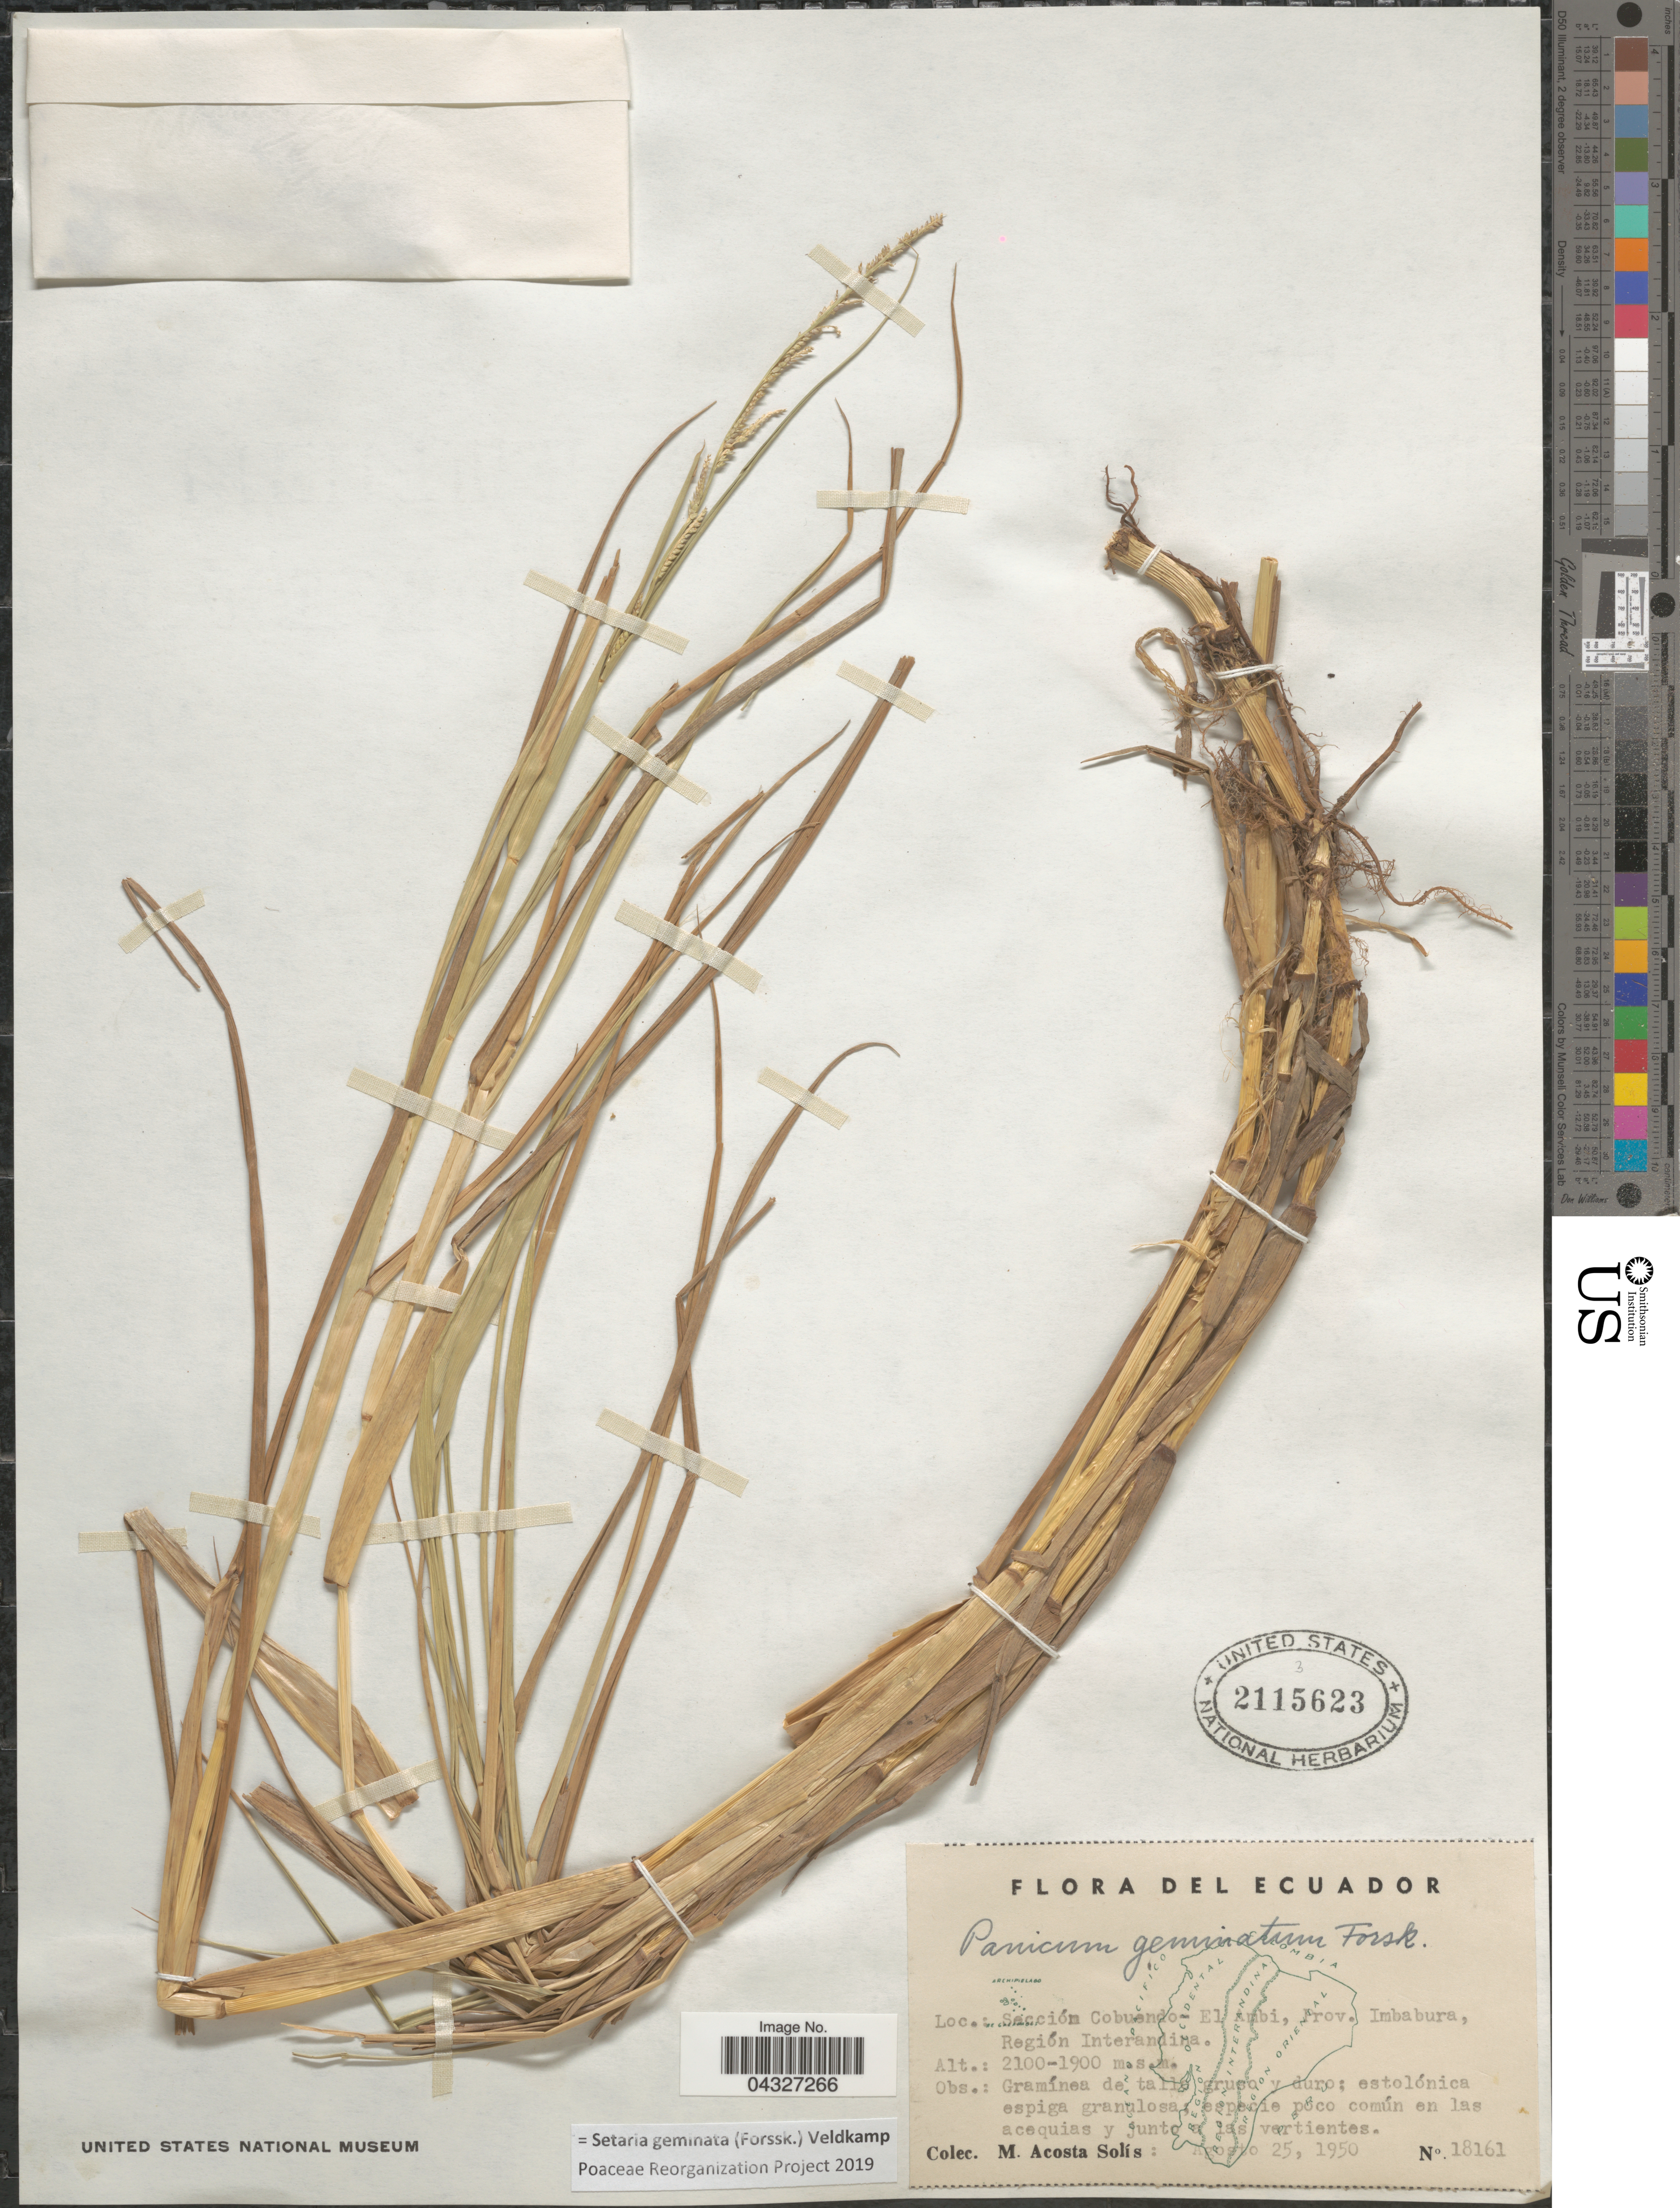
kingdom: Plantae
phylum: Tracheophyta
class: Liliopsida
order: Poales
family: Poaceae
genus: Setaria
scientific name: Setaria geminata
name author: (Forssk.) Veldkamp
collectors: M. Acosta Solis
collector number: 18161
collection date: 1950-08-25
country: Ecuador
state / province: Imbabura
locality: Sección Cobuando - El Ambi, Prov. Imbabura, Región Interlandina.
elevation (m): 1900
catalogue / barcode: US 2115623